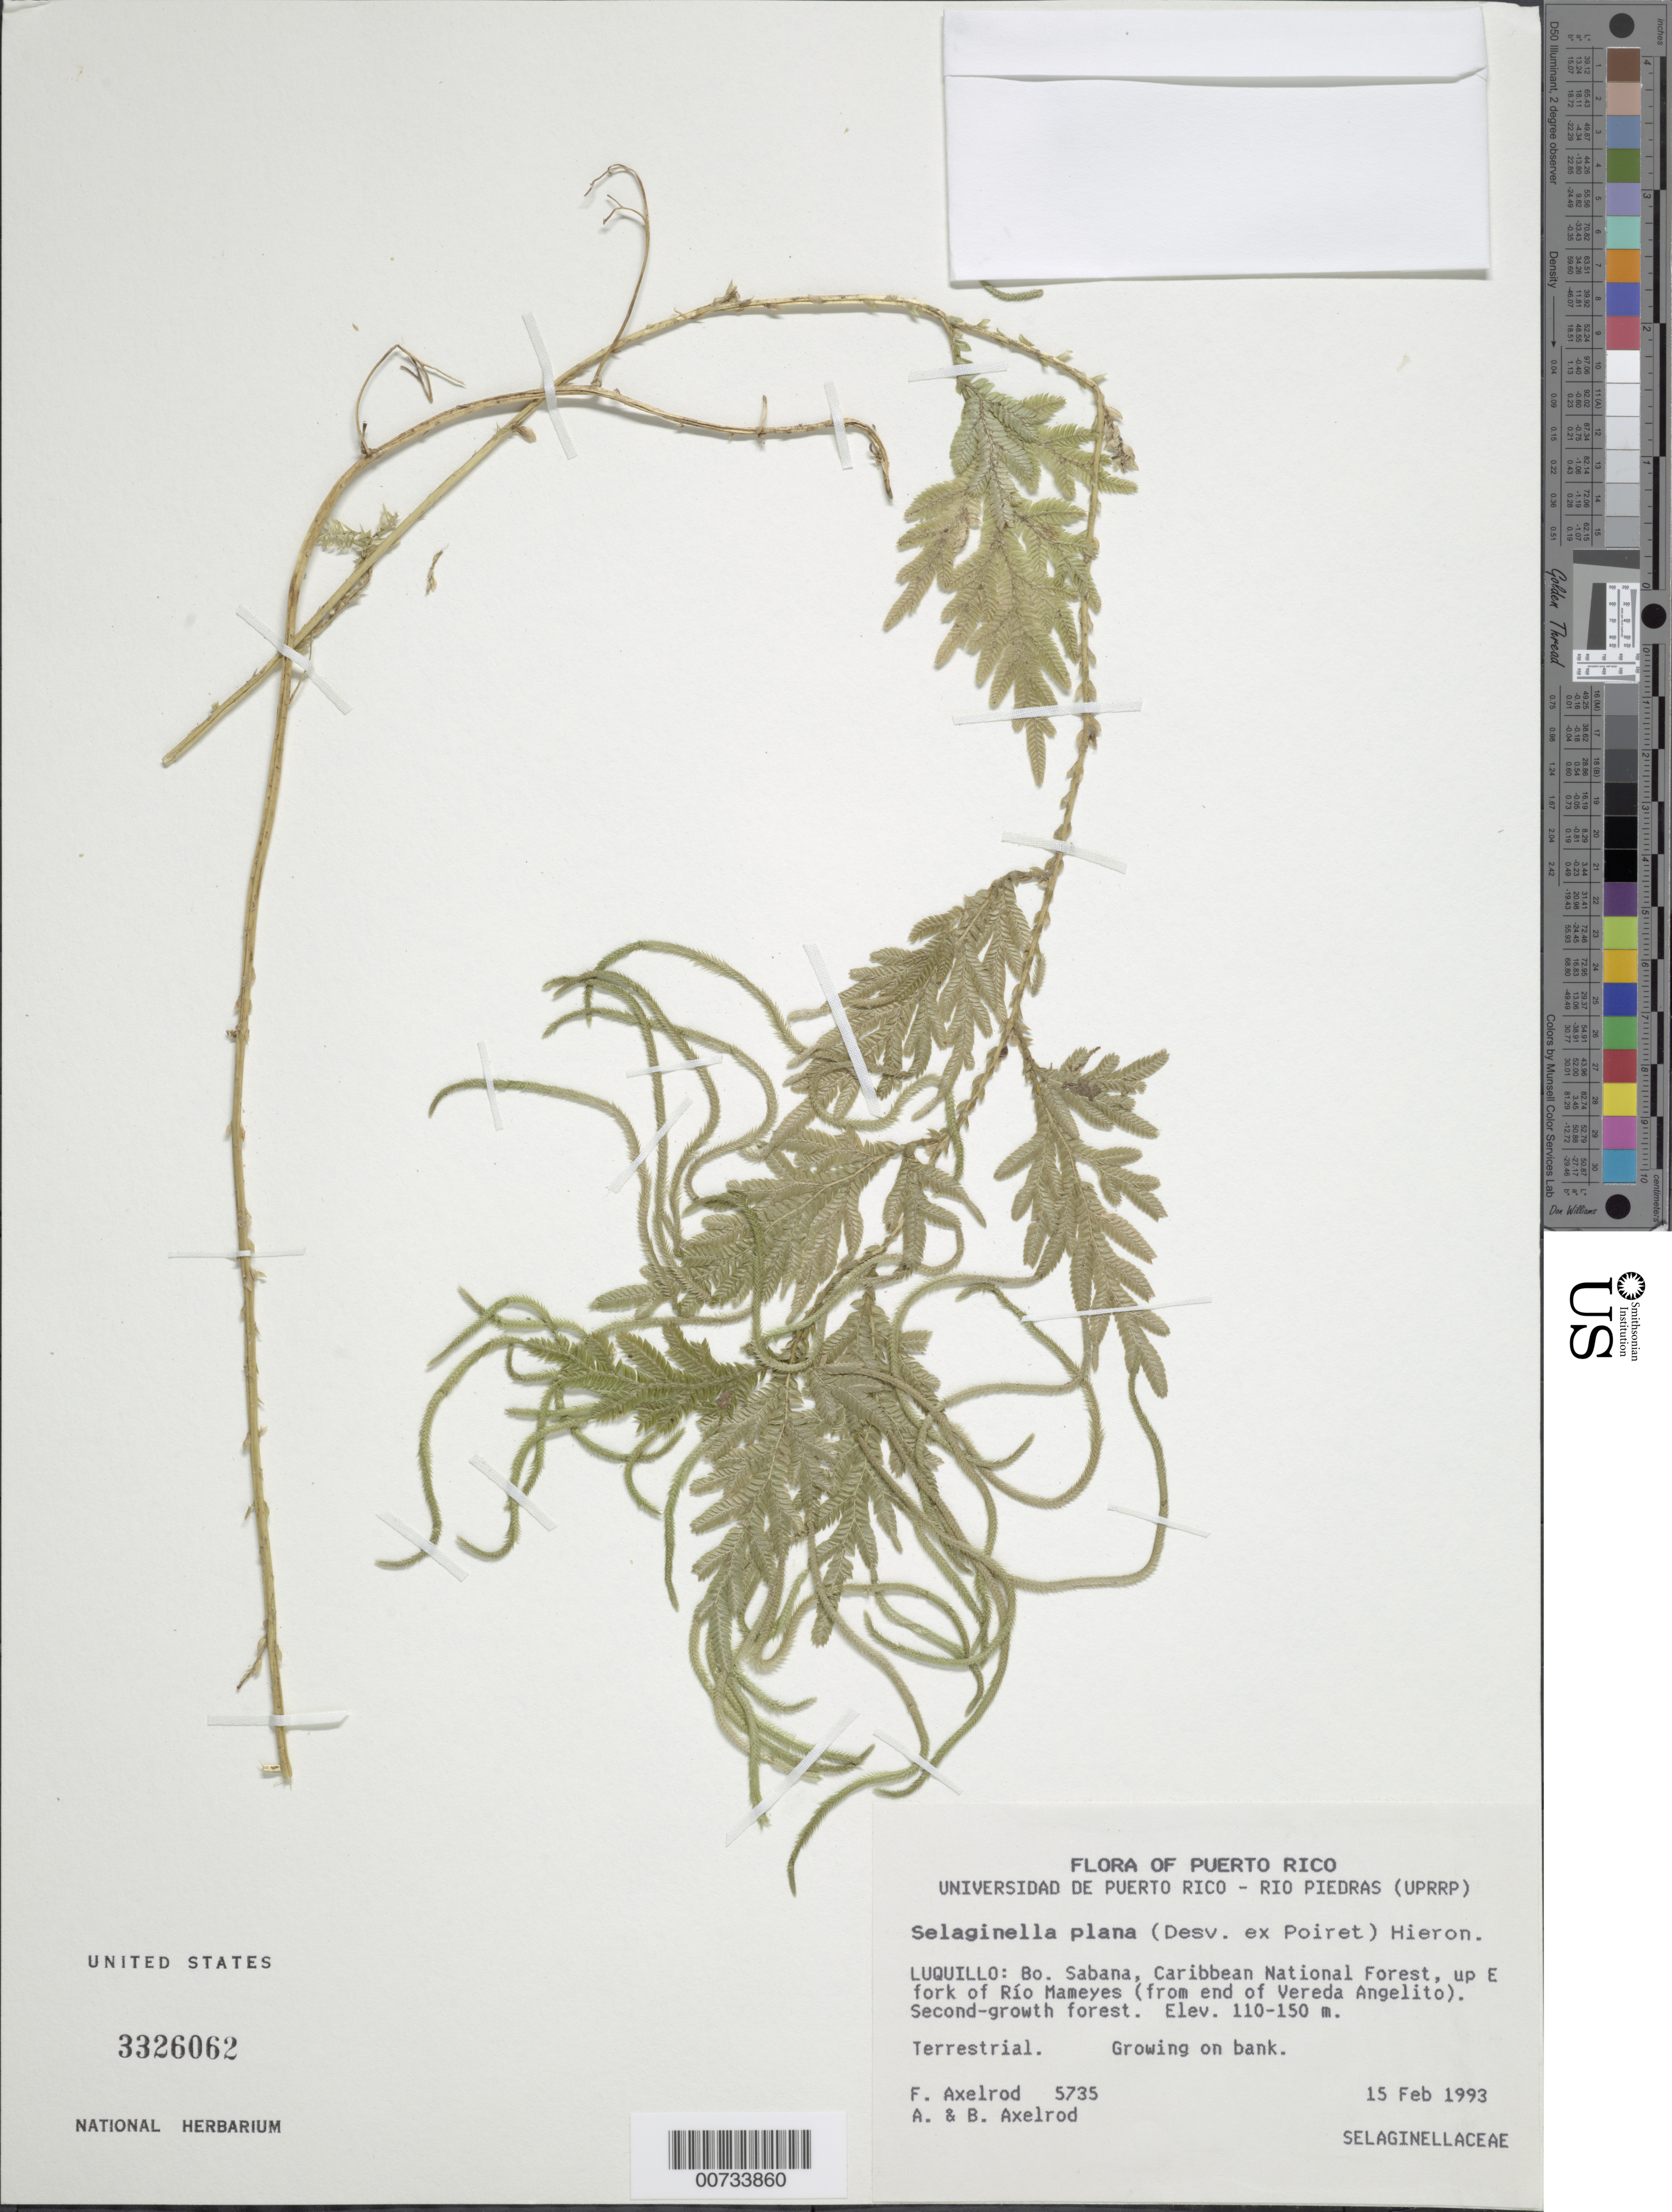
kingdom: Plantae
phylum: Tracheophyta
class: Lycopodiopsida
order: Selaginellales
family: Selaginellaceae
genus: Selaginella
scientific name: Selaginella plana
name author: (Desv. ex Poir.) Hieron.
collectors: F. S. Axelrod, A. Axelrod & B. Axelrod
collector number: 5735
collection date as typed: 15 Feb 1993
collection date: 1993-02-15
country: Puerto Rico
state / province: Luquillo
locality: Luquillo: Bo. Sabana, Carib. Natl. Forest, up E fork of Rio Mameyes (from end of Vereda Angelito)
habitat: Second-growth forest; terrestrial, growing on bank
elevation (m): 110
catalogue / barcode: US 3326062